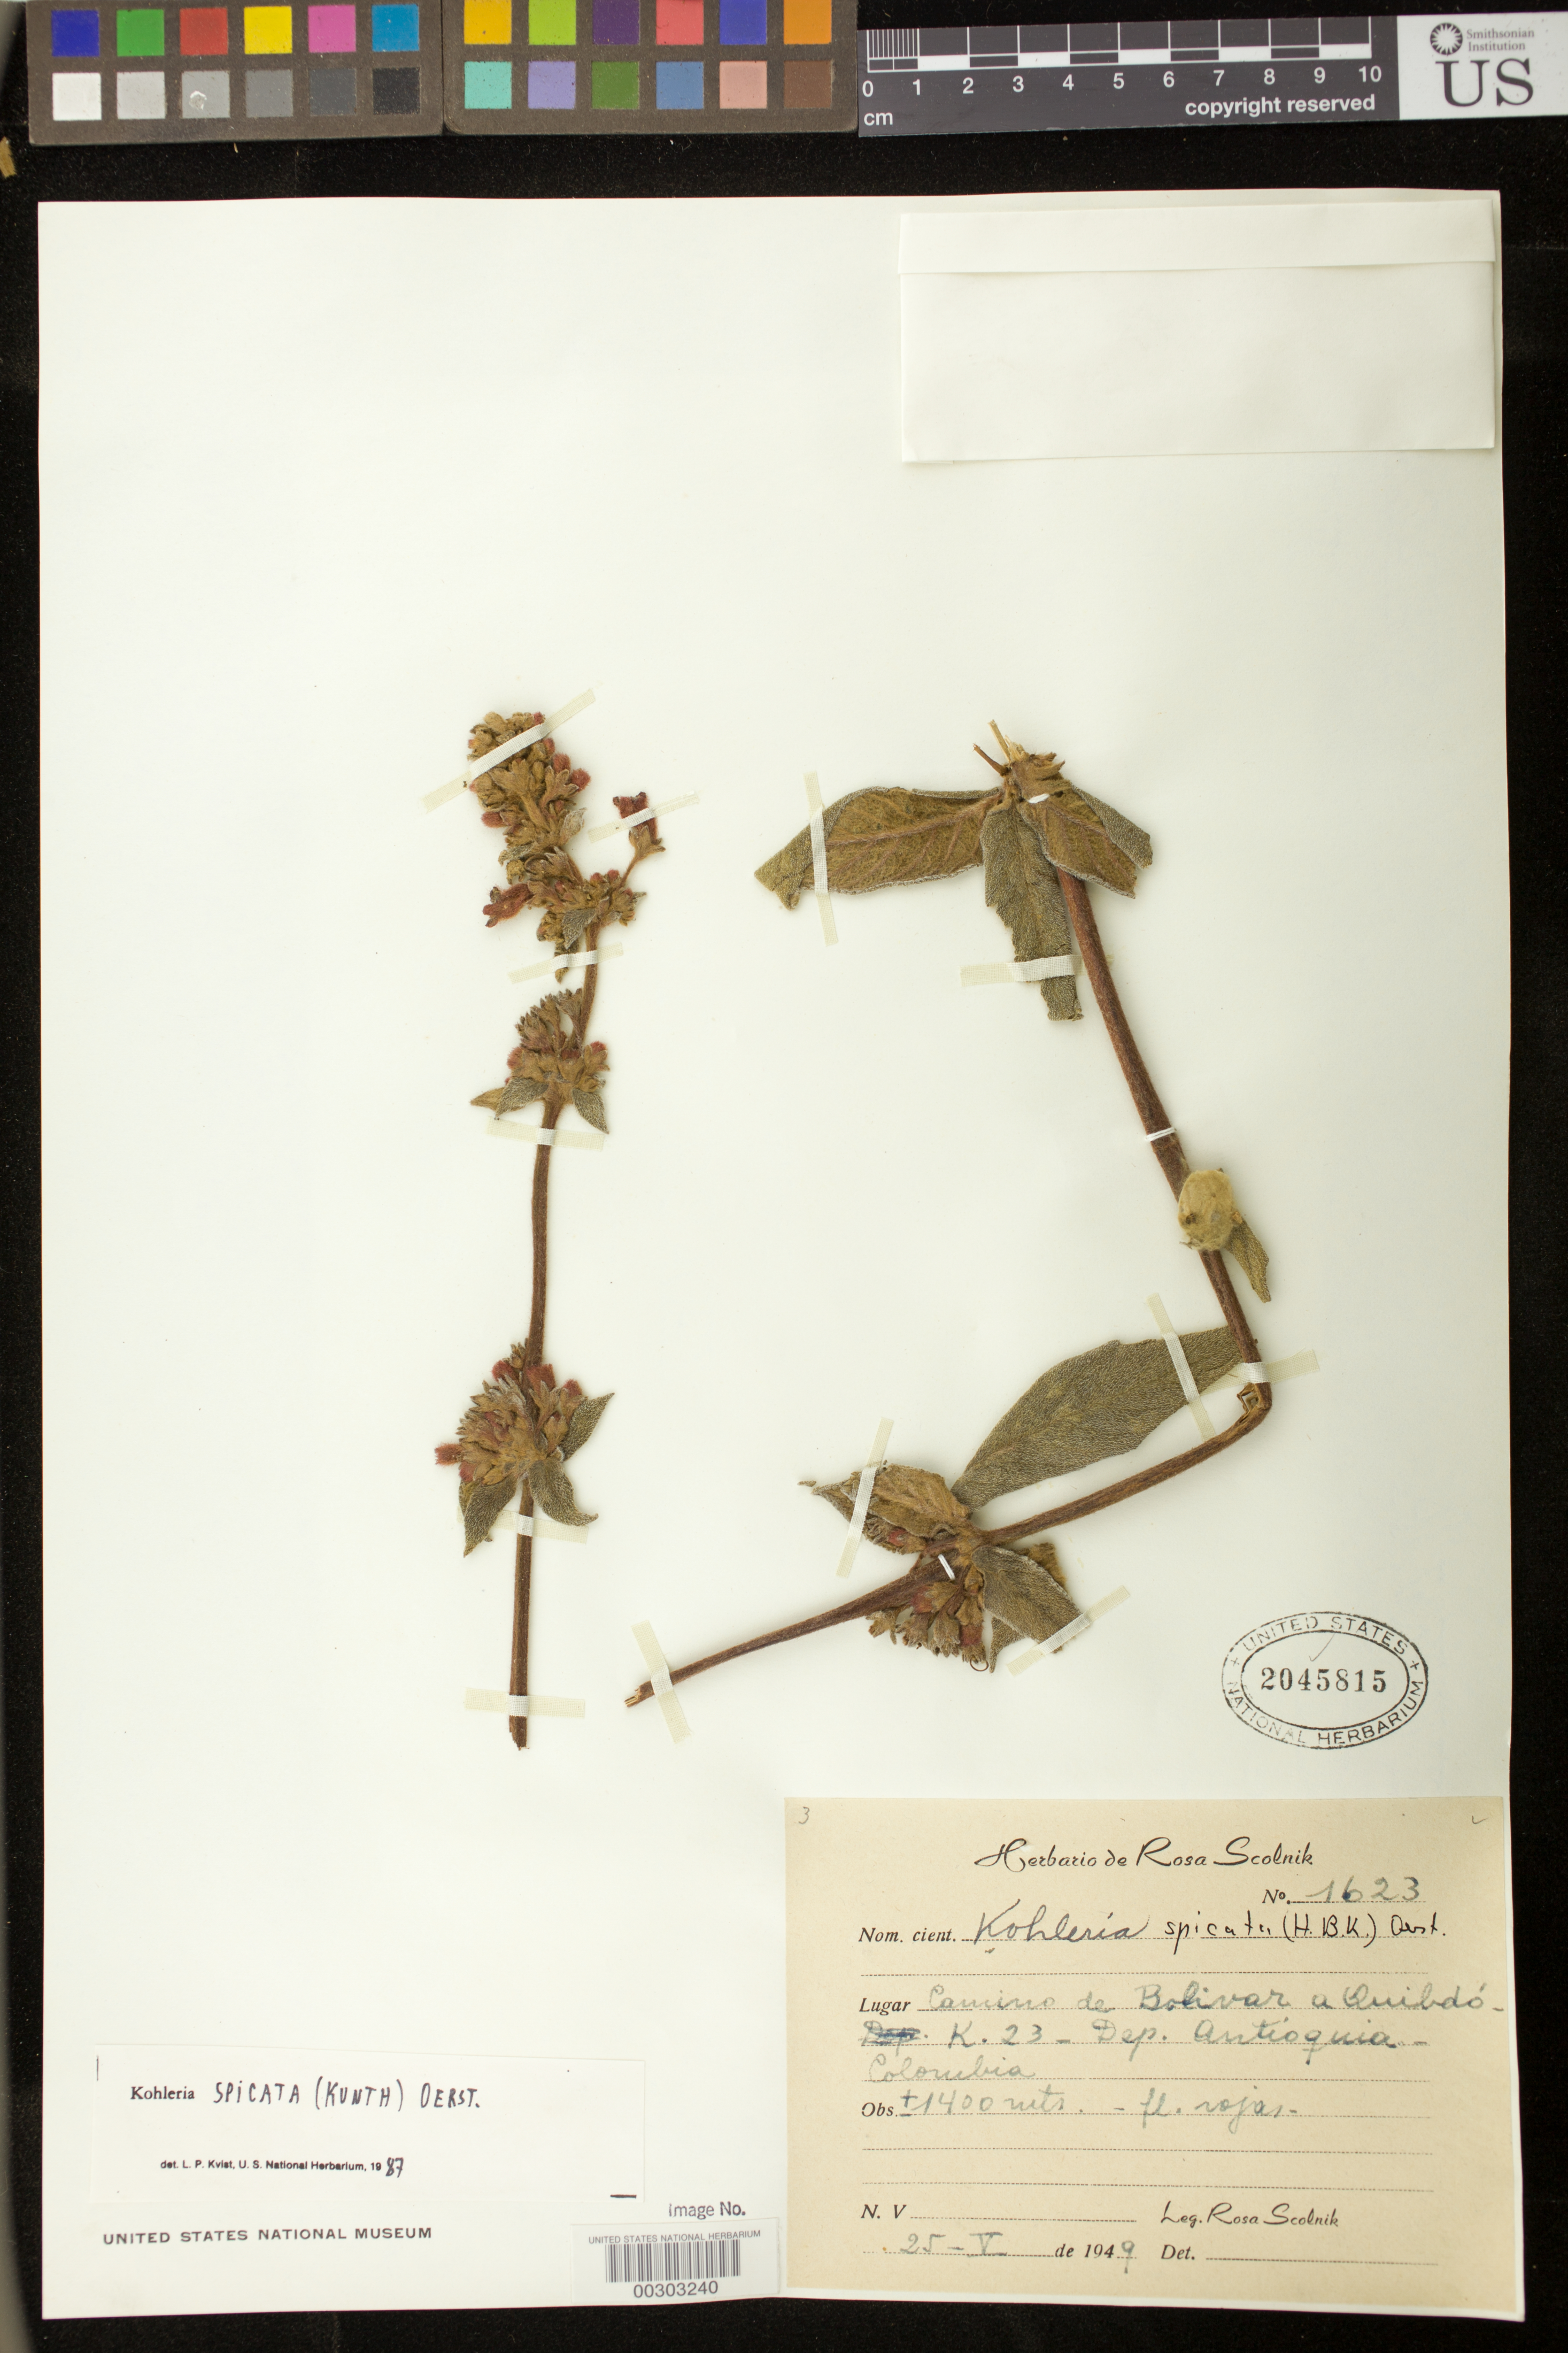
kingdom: Plantae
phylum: Tracheophyta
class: Magnoliopsida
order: Lamiales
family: Gesneriaceae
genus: Kohleria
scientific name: Kohleria spicata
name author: (Kunth) Oerst.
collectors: R. Scolnik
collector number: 1623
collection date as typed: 25 May 1949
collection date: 1949-05-25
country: Colombia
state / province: Antioquia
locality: Camino de Bolivar a Quibdo, K. 23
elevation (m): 1400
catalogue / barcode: US 2045815